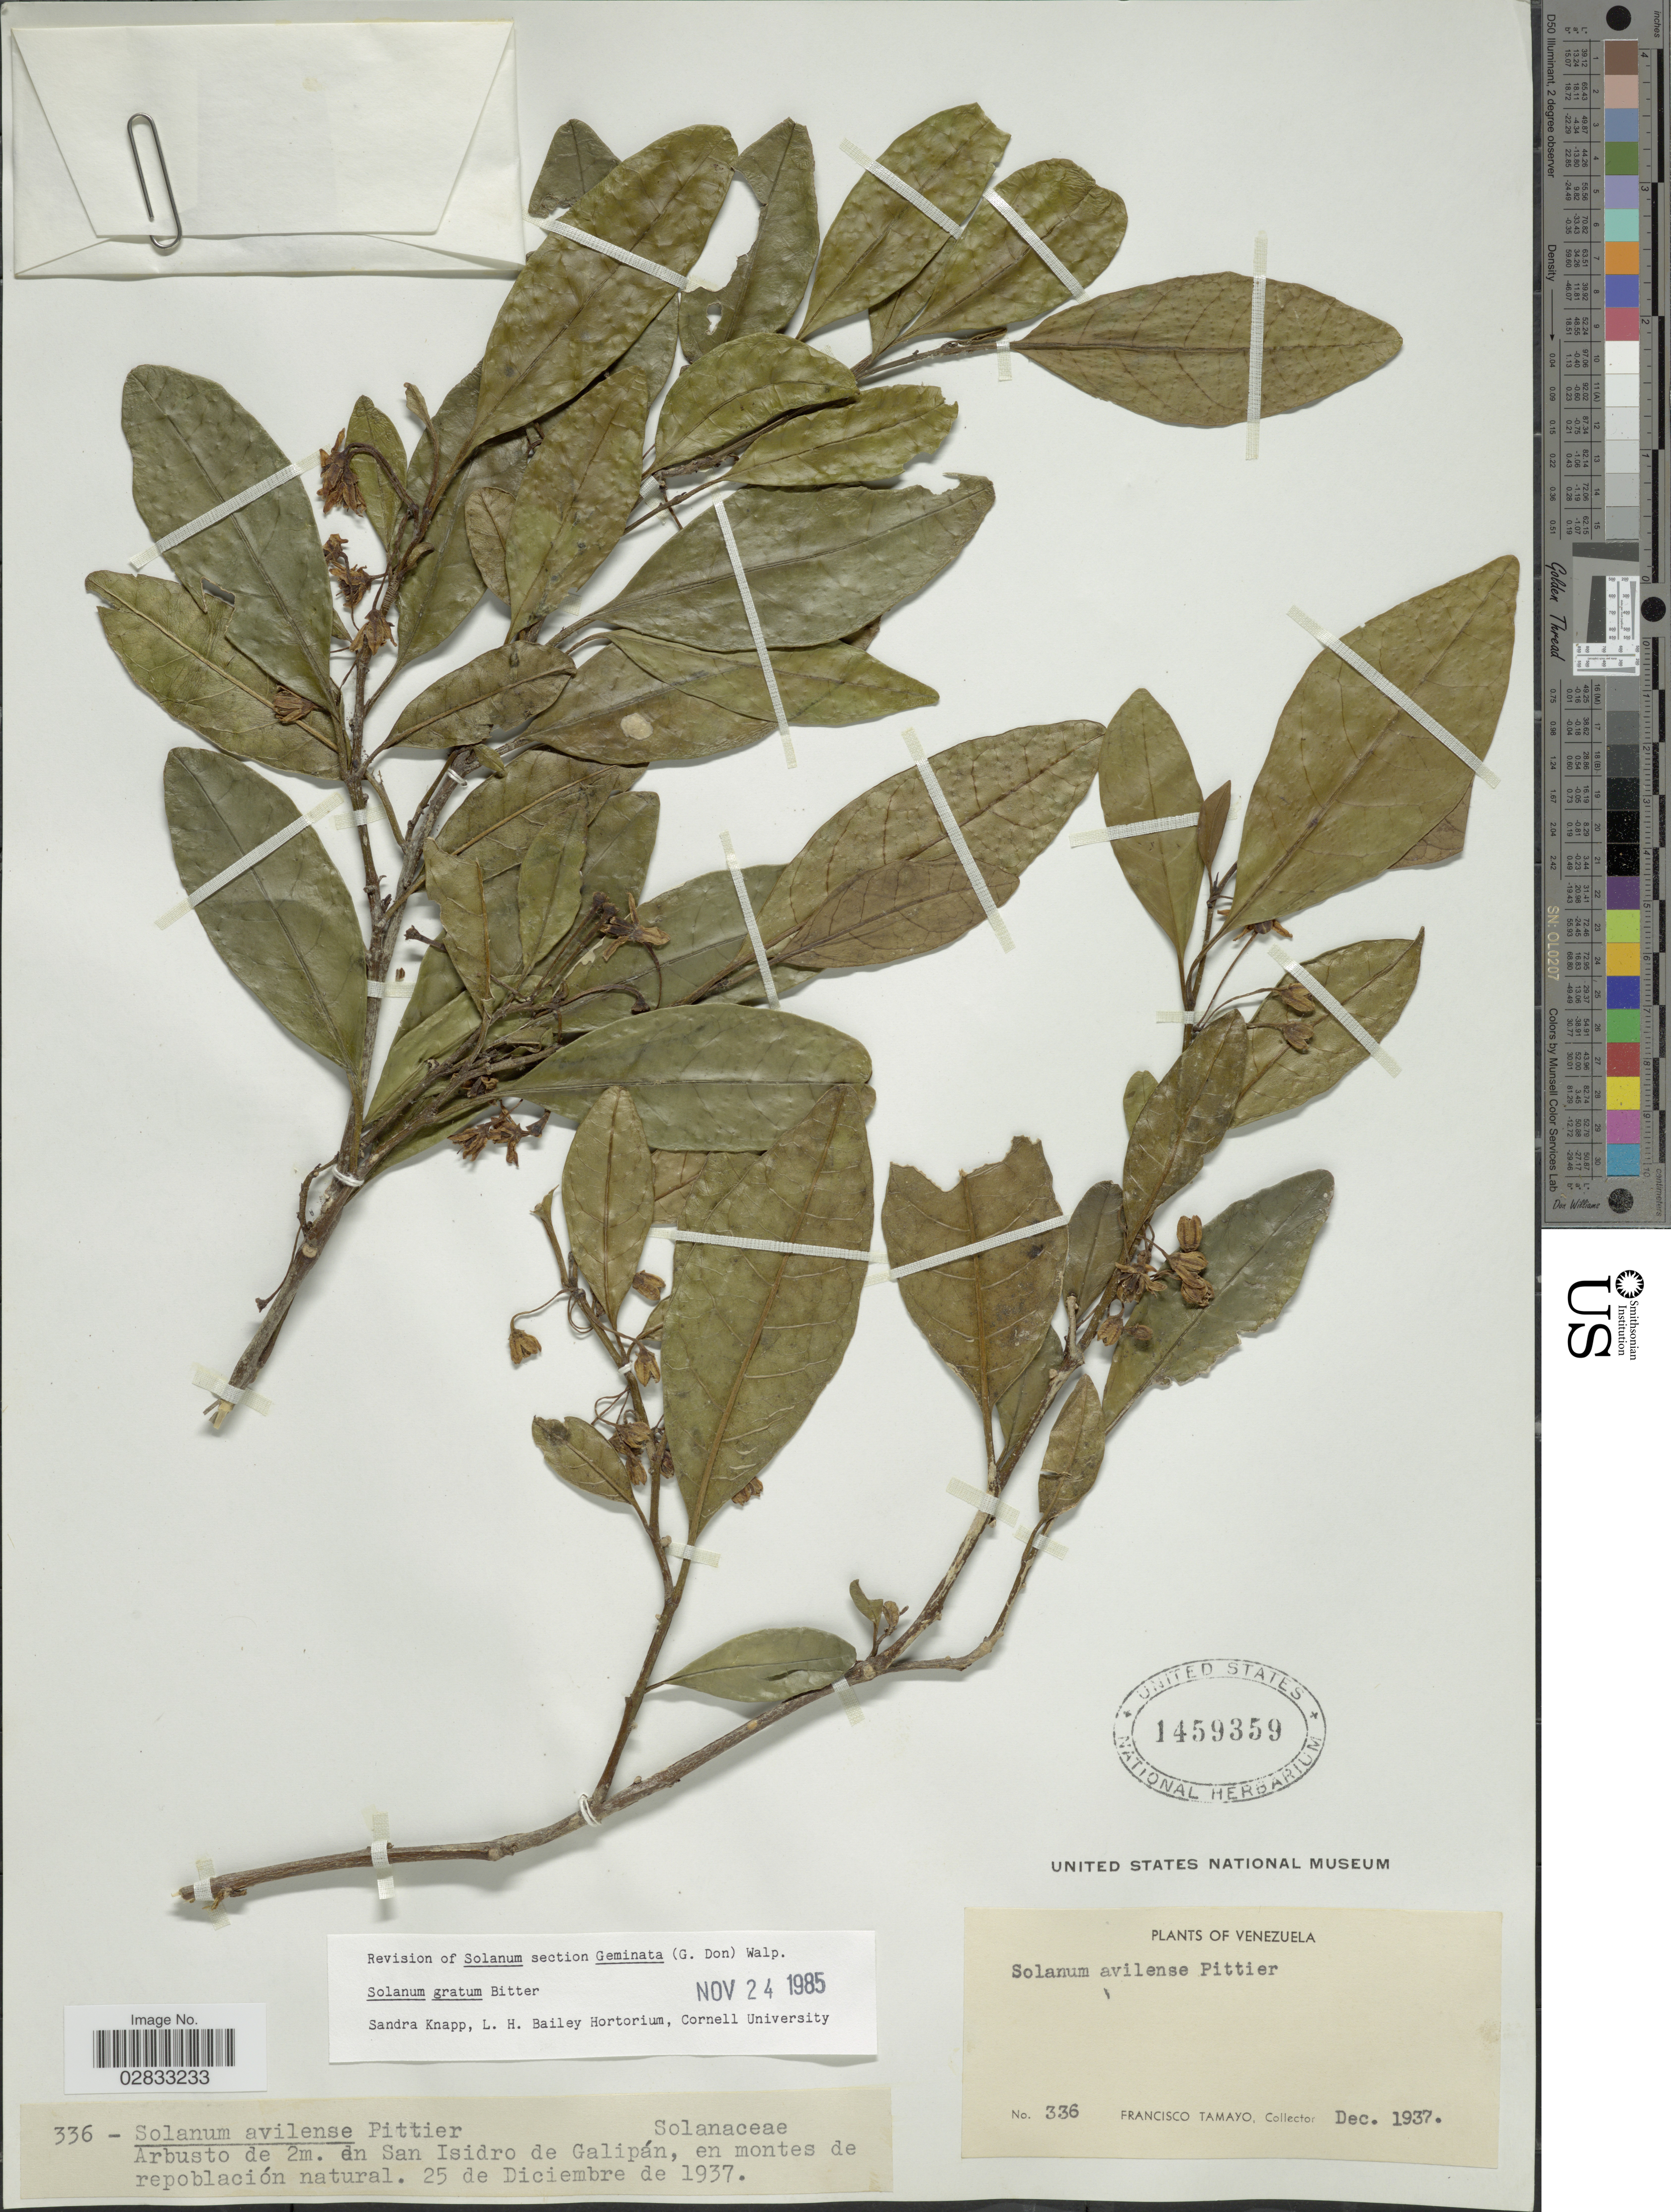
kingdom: Plantae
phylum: Tracheophyta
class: Magnoliopsida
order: Solanales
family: Solanaceae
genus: Solanum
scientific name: Solanum gratum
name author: Bitter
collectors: F. Tamayo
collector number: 336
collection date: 1937-12-25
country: Venezuela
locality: En San Isidro de Galipán, en montes de repoblación natural.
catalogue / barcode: US 1459359